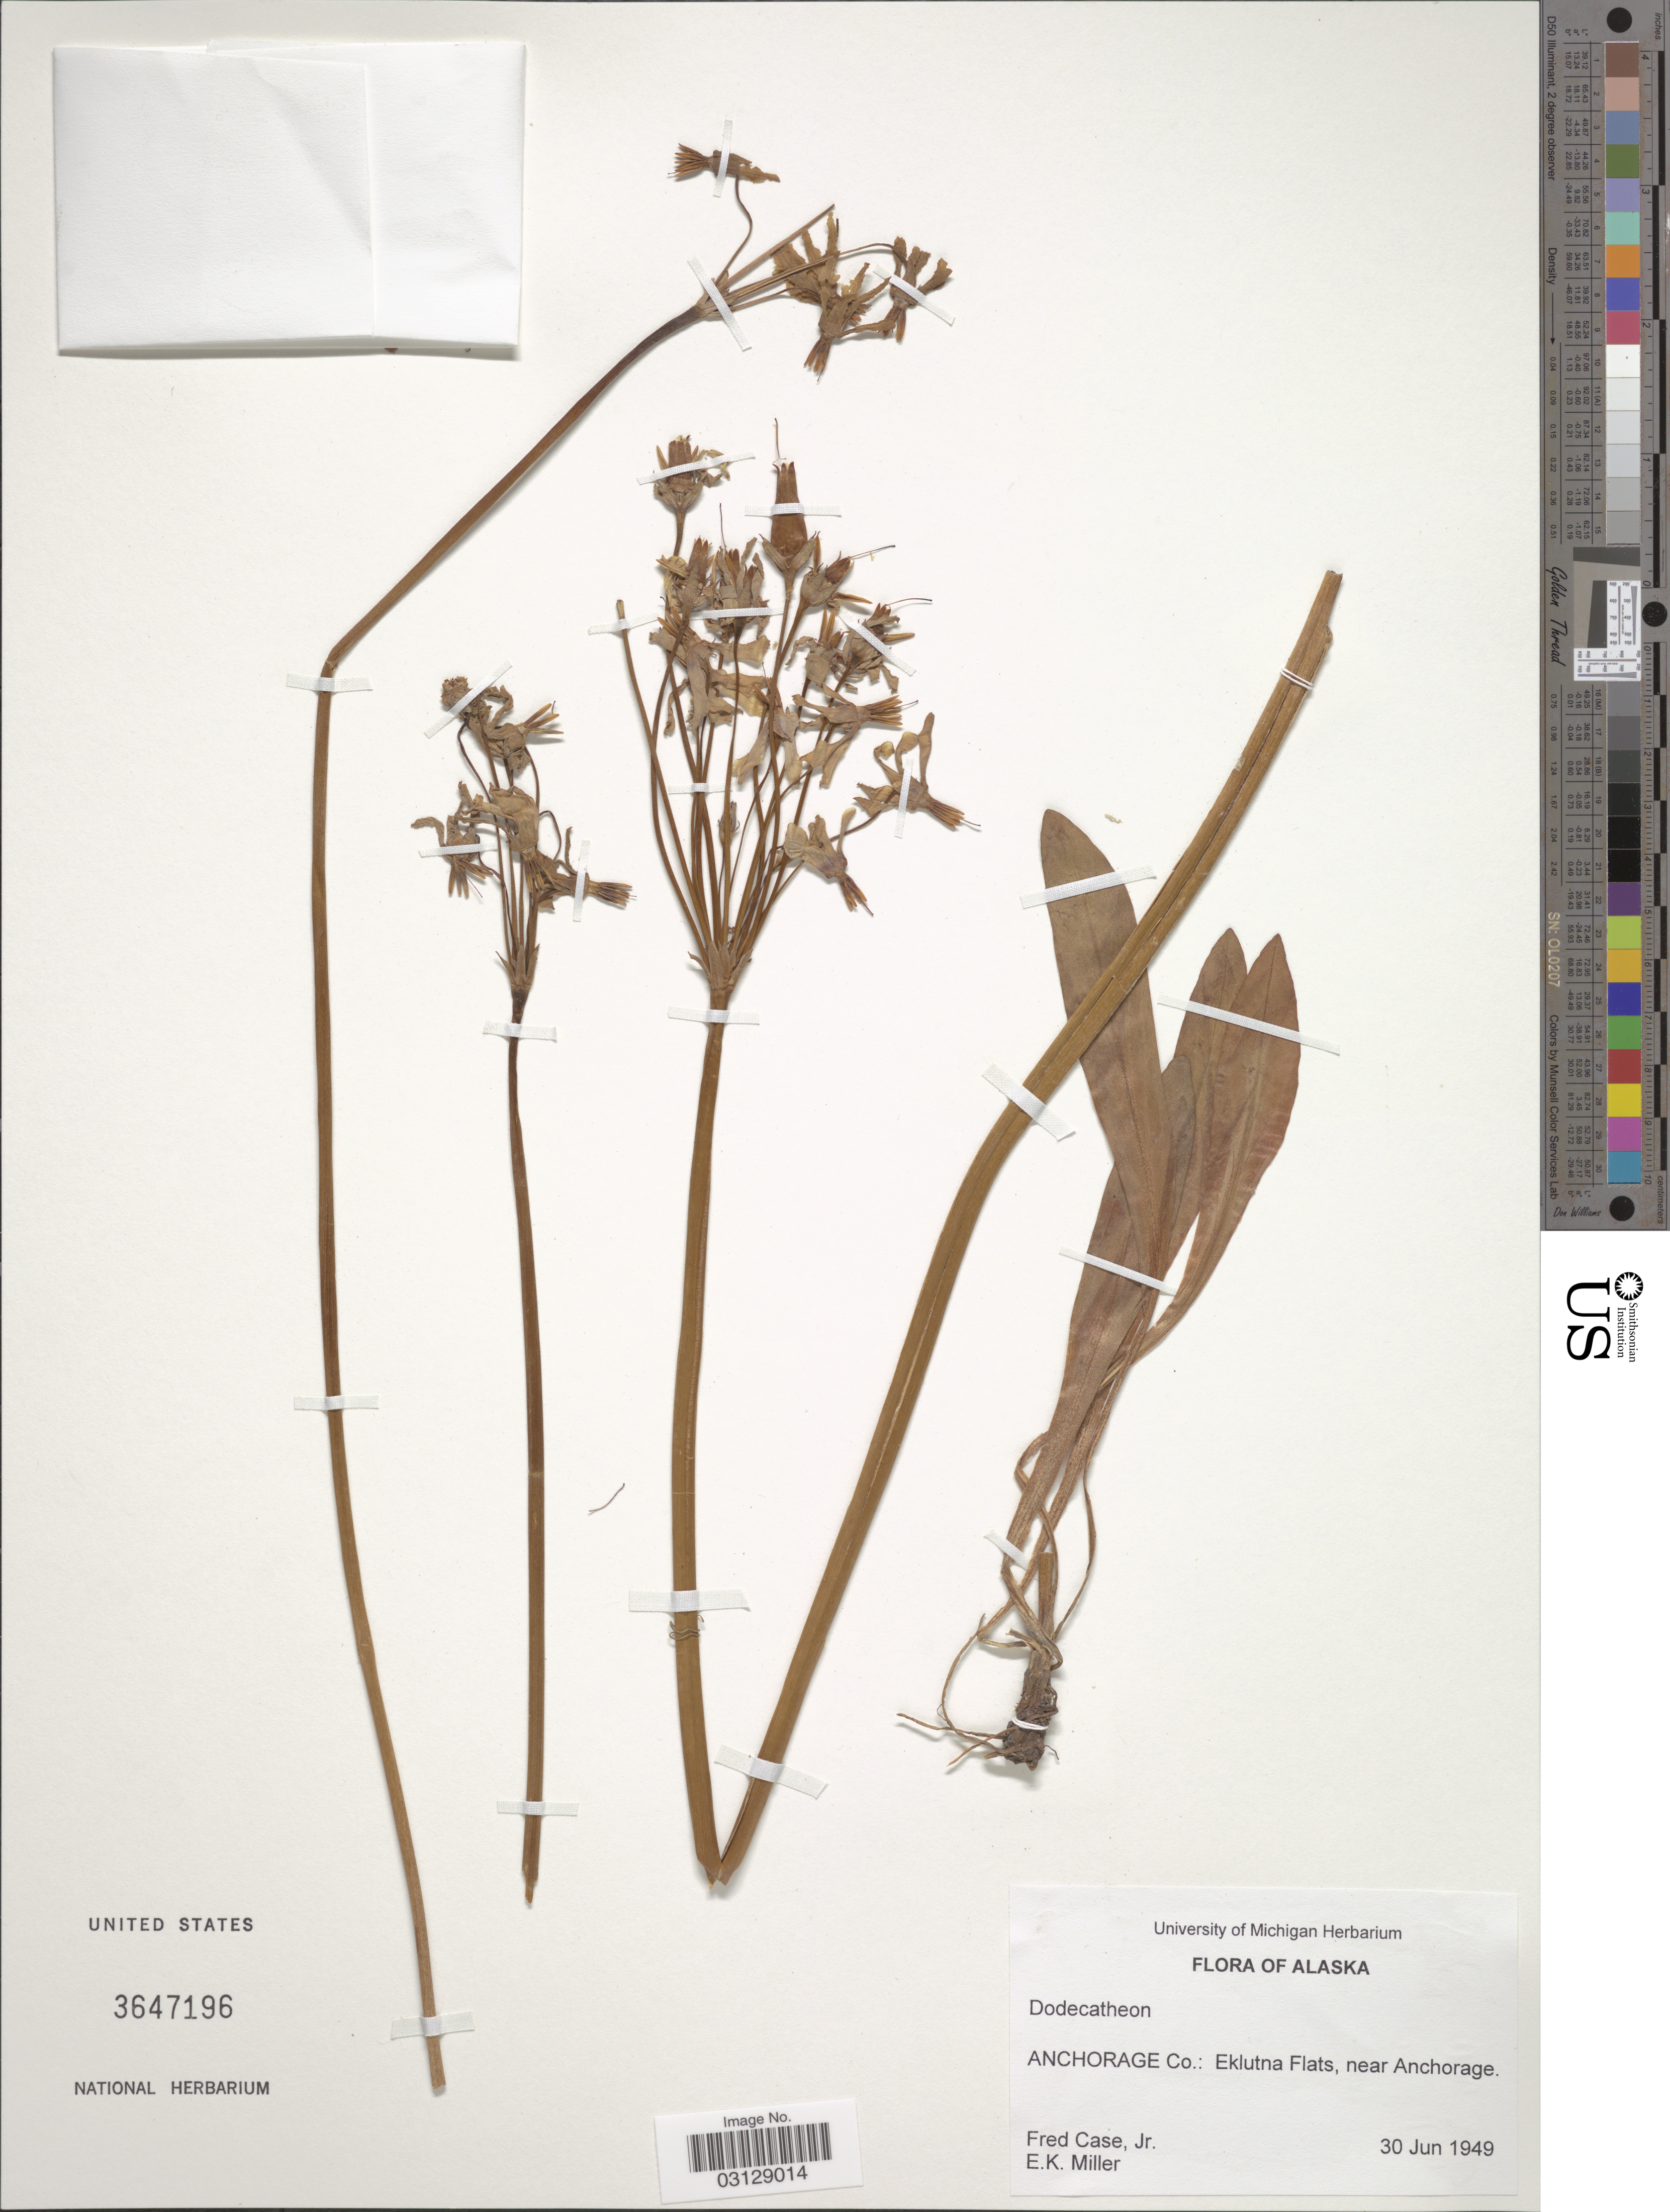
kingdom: Plantae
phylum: Tracheophyta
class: Magnoliopsida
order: Ericales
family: Primulaceae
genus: Dodecatheon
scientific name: Dodecatheon sp.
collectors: F. Case & E. Miller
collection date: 1949-06-30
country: United States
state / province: Alaska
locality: Anchorage Co.: Eklutna Flats, near Anchorage.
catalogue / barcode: US 3647196